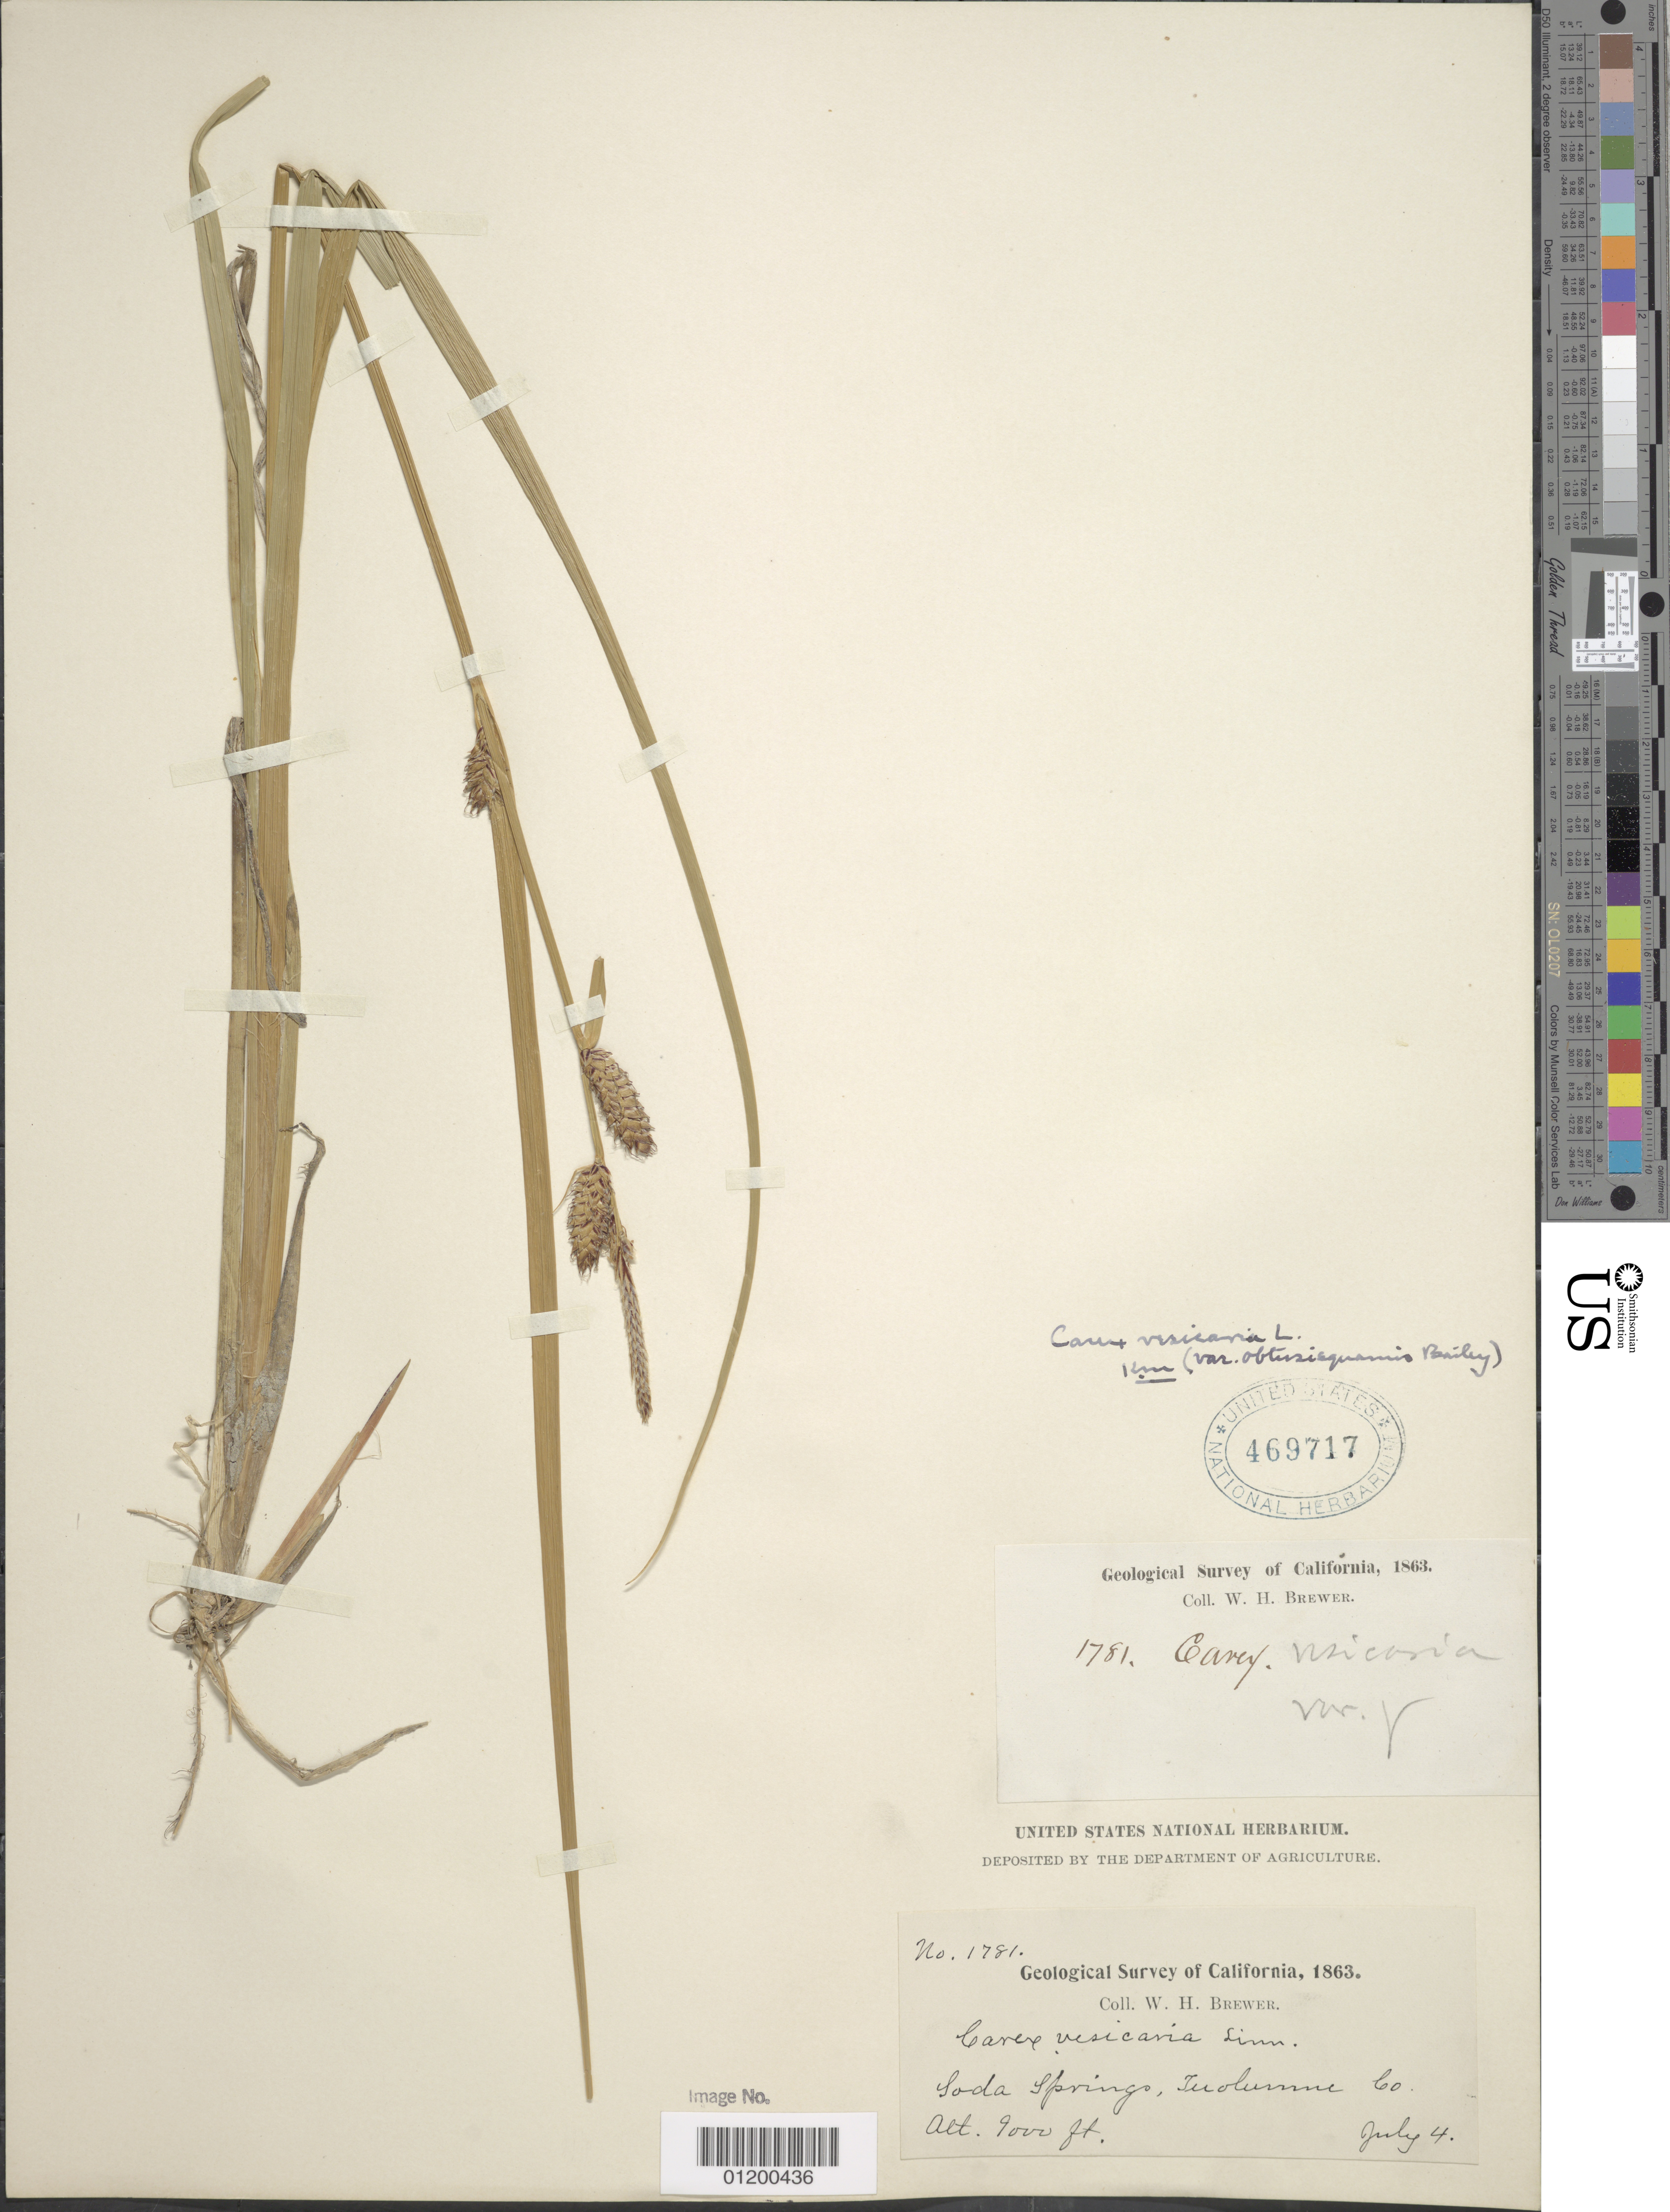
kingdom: Plantae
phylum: Tracheophyta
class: Liliopsida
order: Poales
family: Cyperaceae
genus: Carex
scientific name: Carex vesicaria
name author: L.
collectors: W. H. Brewer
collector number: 1781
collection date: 1863-07-04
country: United States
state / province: California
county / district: Tuolumne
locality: Soda Springs.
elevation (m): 2743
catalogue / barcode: US 469717